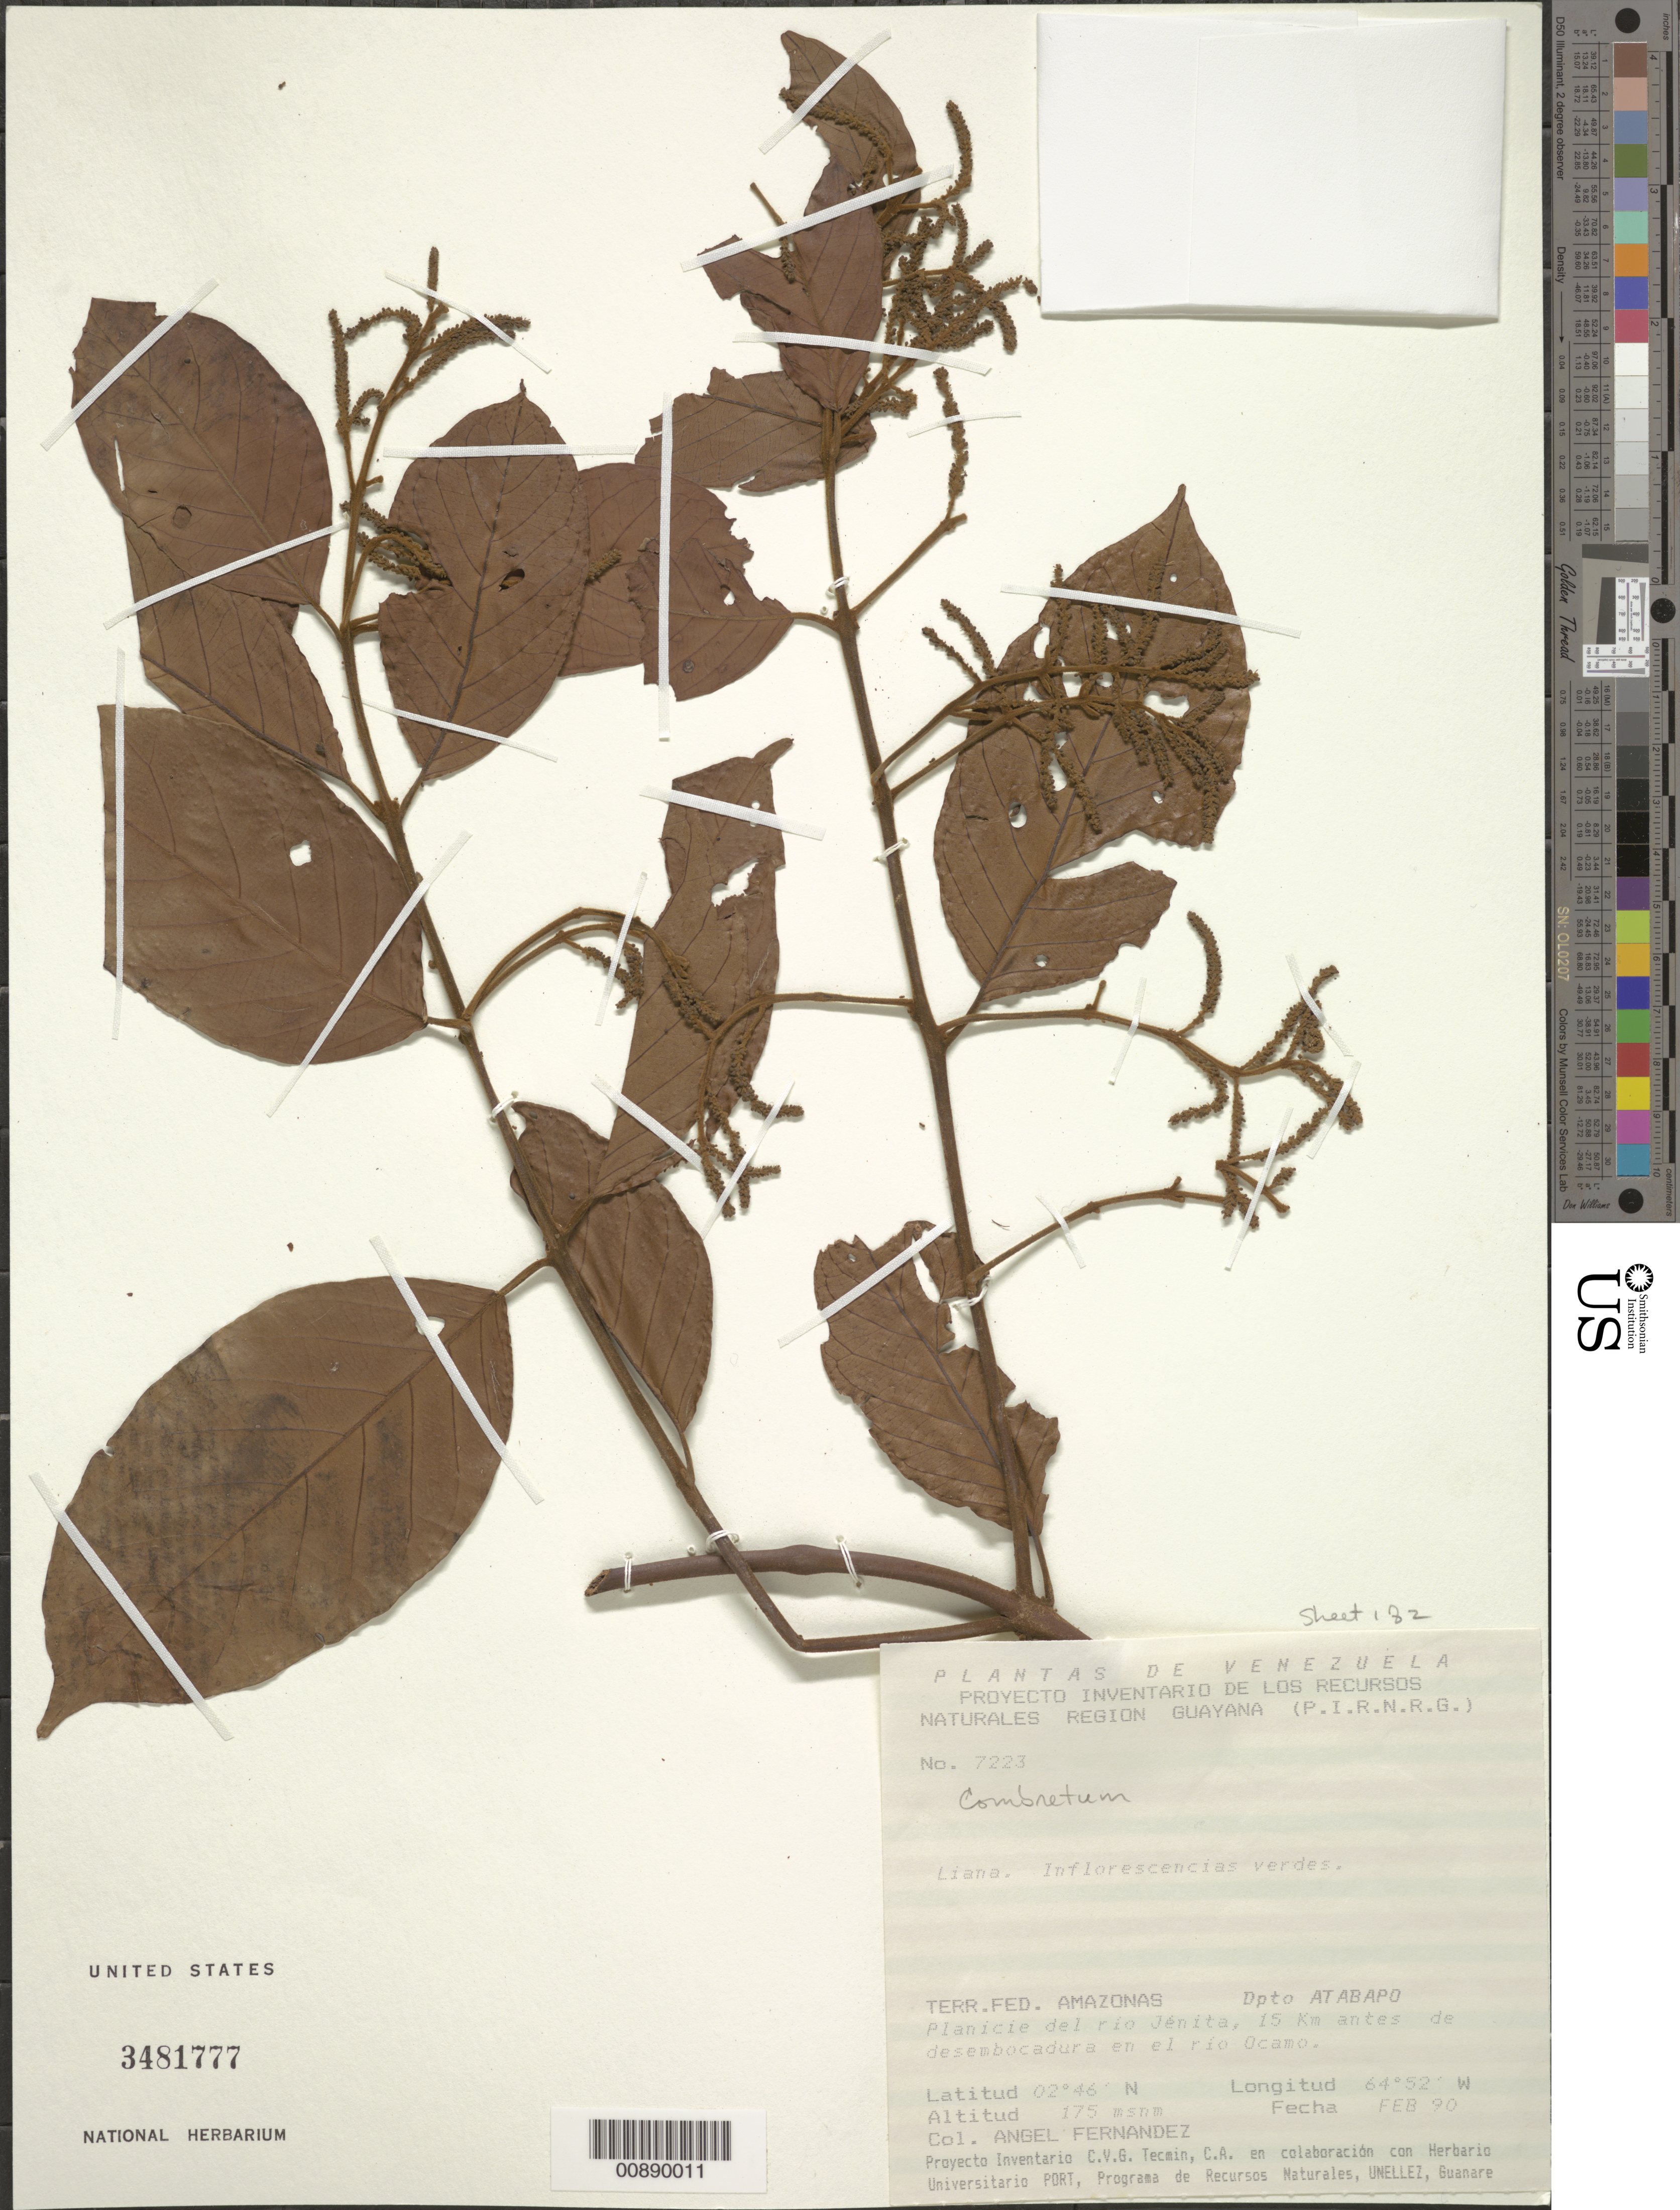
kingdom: Plantae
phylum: Tracheophyta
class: Magnoliopsida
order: Myrtales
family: Combretaceae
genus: Combretum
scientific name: Combretum sp.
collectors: A. Fernández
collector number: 7223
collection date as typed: Feb-90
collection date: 1990-02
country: Venezuela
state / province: Amazonas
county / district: Atabapo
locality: Río Jénita, 15 km antes de desembocadura en el Río Ocamo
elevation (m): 175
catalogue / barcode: US 3481777